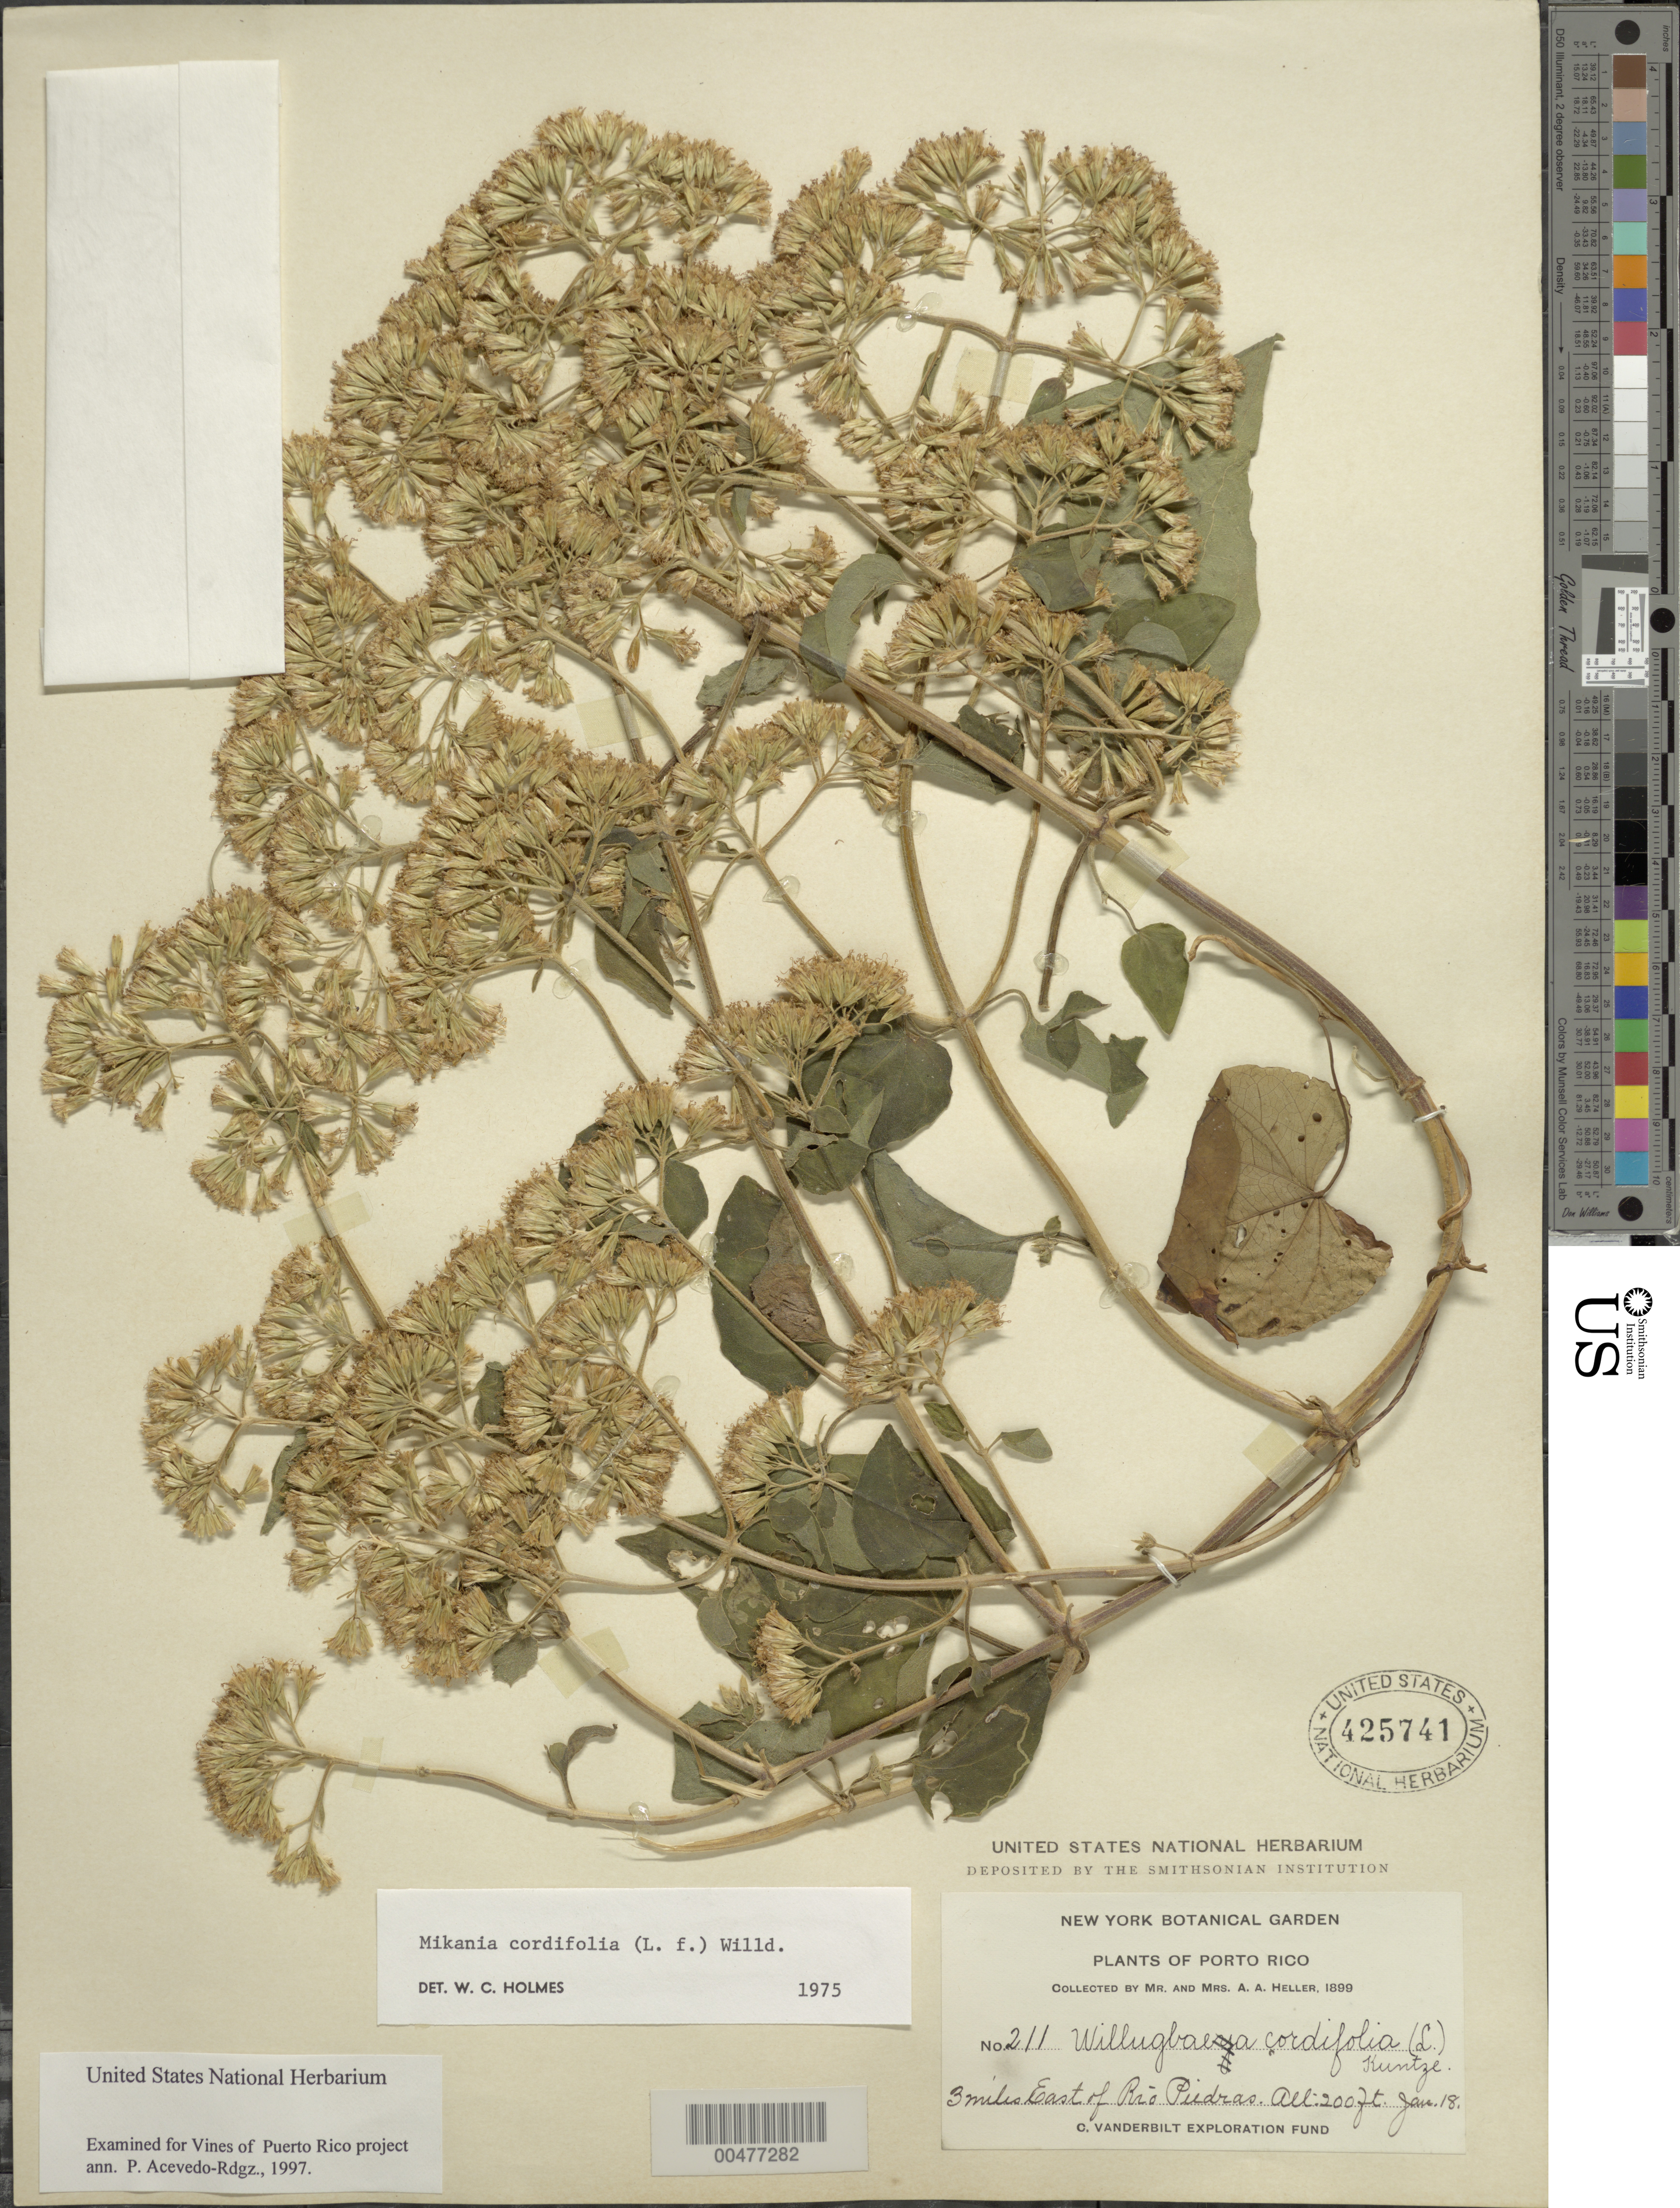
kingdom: Plantae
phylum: Tracheophyta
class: Magnoliopsida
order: Asterales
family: Asteraceae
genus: Mikania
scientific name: Mikania cordifolia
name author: Kunth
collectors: A. A. Heller & E. G. Heller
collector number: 211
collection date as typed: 18 Jan 1899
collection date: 1899-01-18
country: Puerto Rico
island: Greater Antilles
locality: Rio Piedras, 3 mi E of.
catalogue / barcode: US 425741